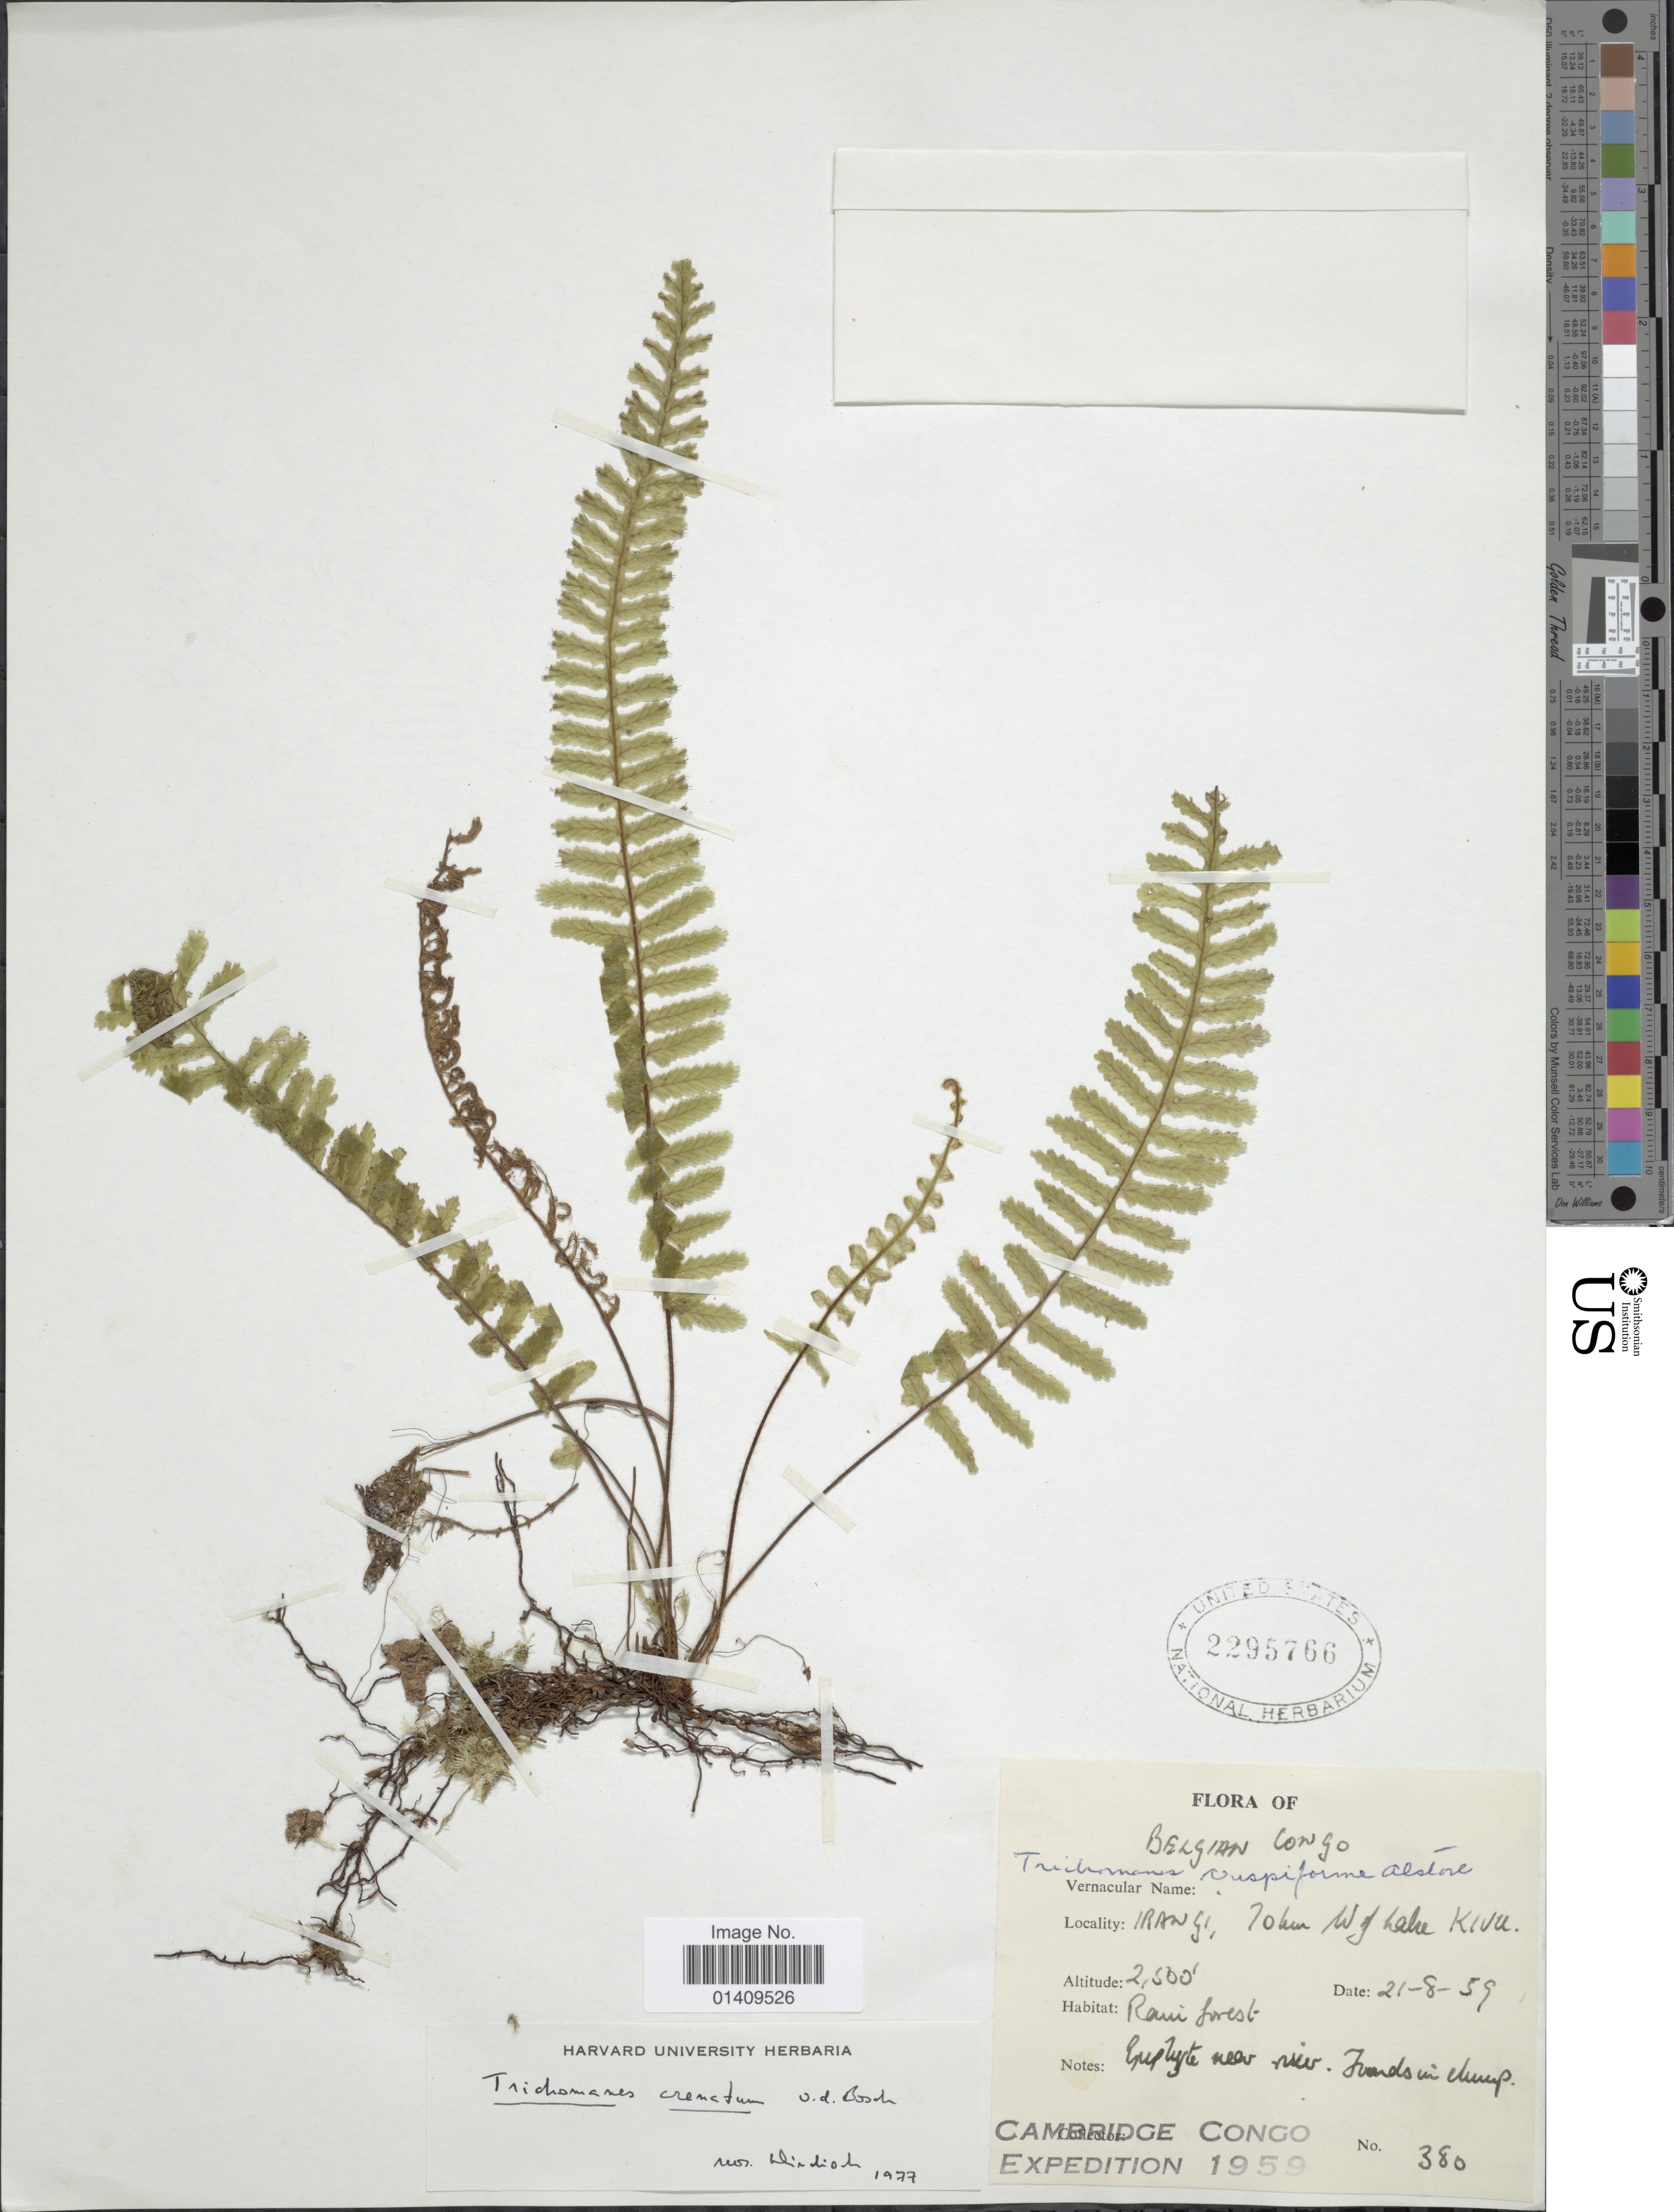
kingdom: Plantae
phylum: Tracheophyta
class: Polypodiopsida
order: Hymenophyllales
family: Hymenophyllaceae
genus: Trichomanes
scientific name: Trichomanes crispiforme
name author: Alston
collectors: Cambridge Congo Expedition 1959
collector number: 380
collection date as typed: Transcribed d/m/y: 21/8/59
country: Congo, Democratic Republic of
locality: Irangi, 70 km W of Lake Kivu.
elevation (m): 762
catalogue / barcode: US 2295766